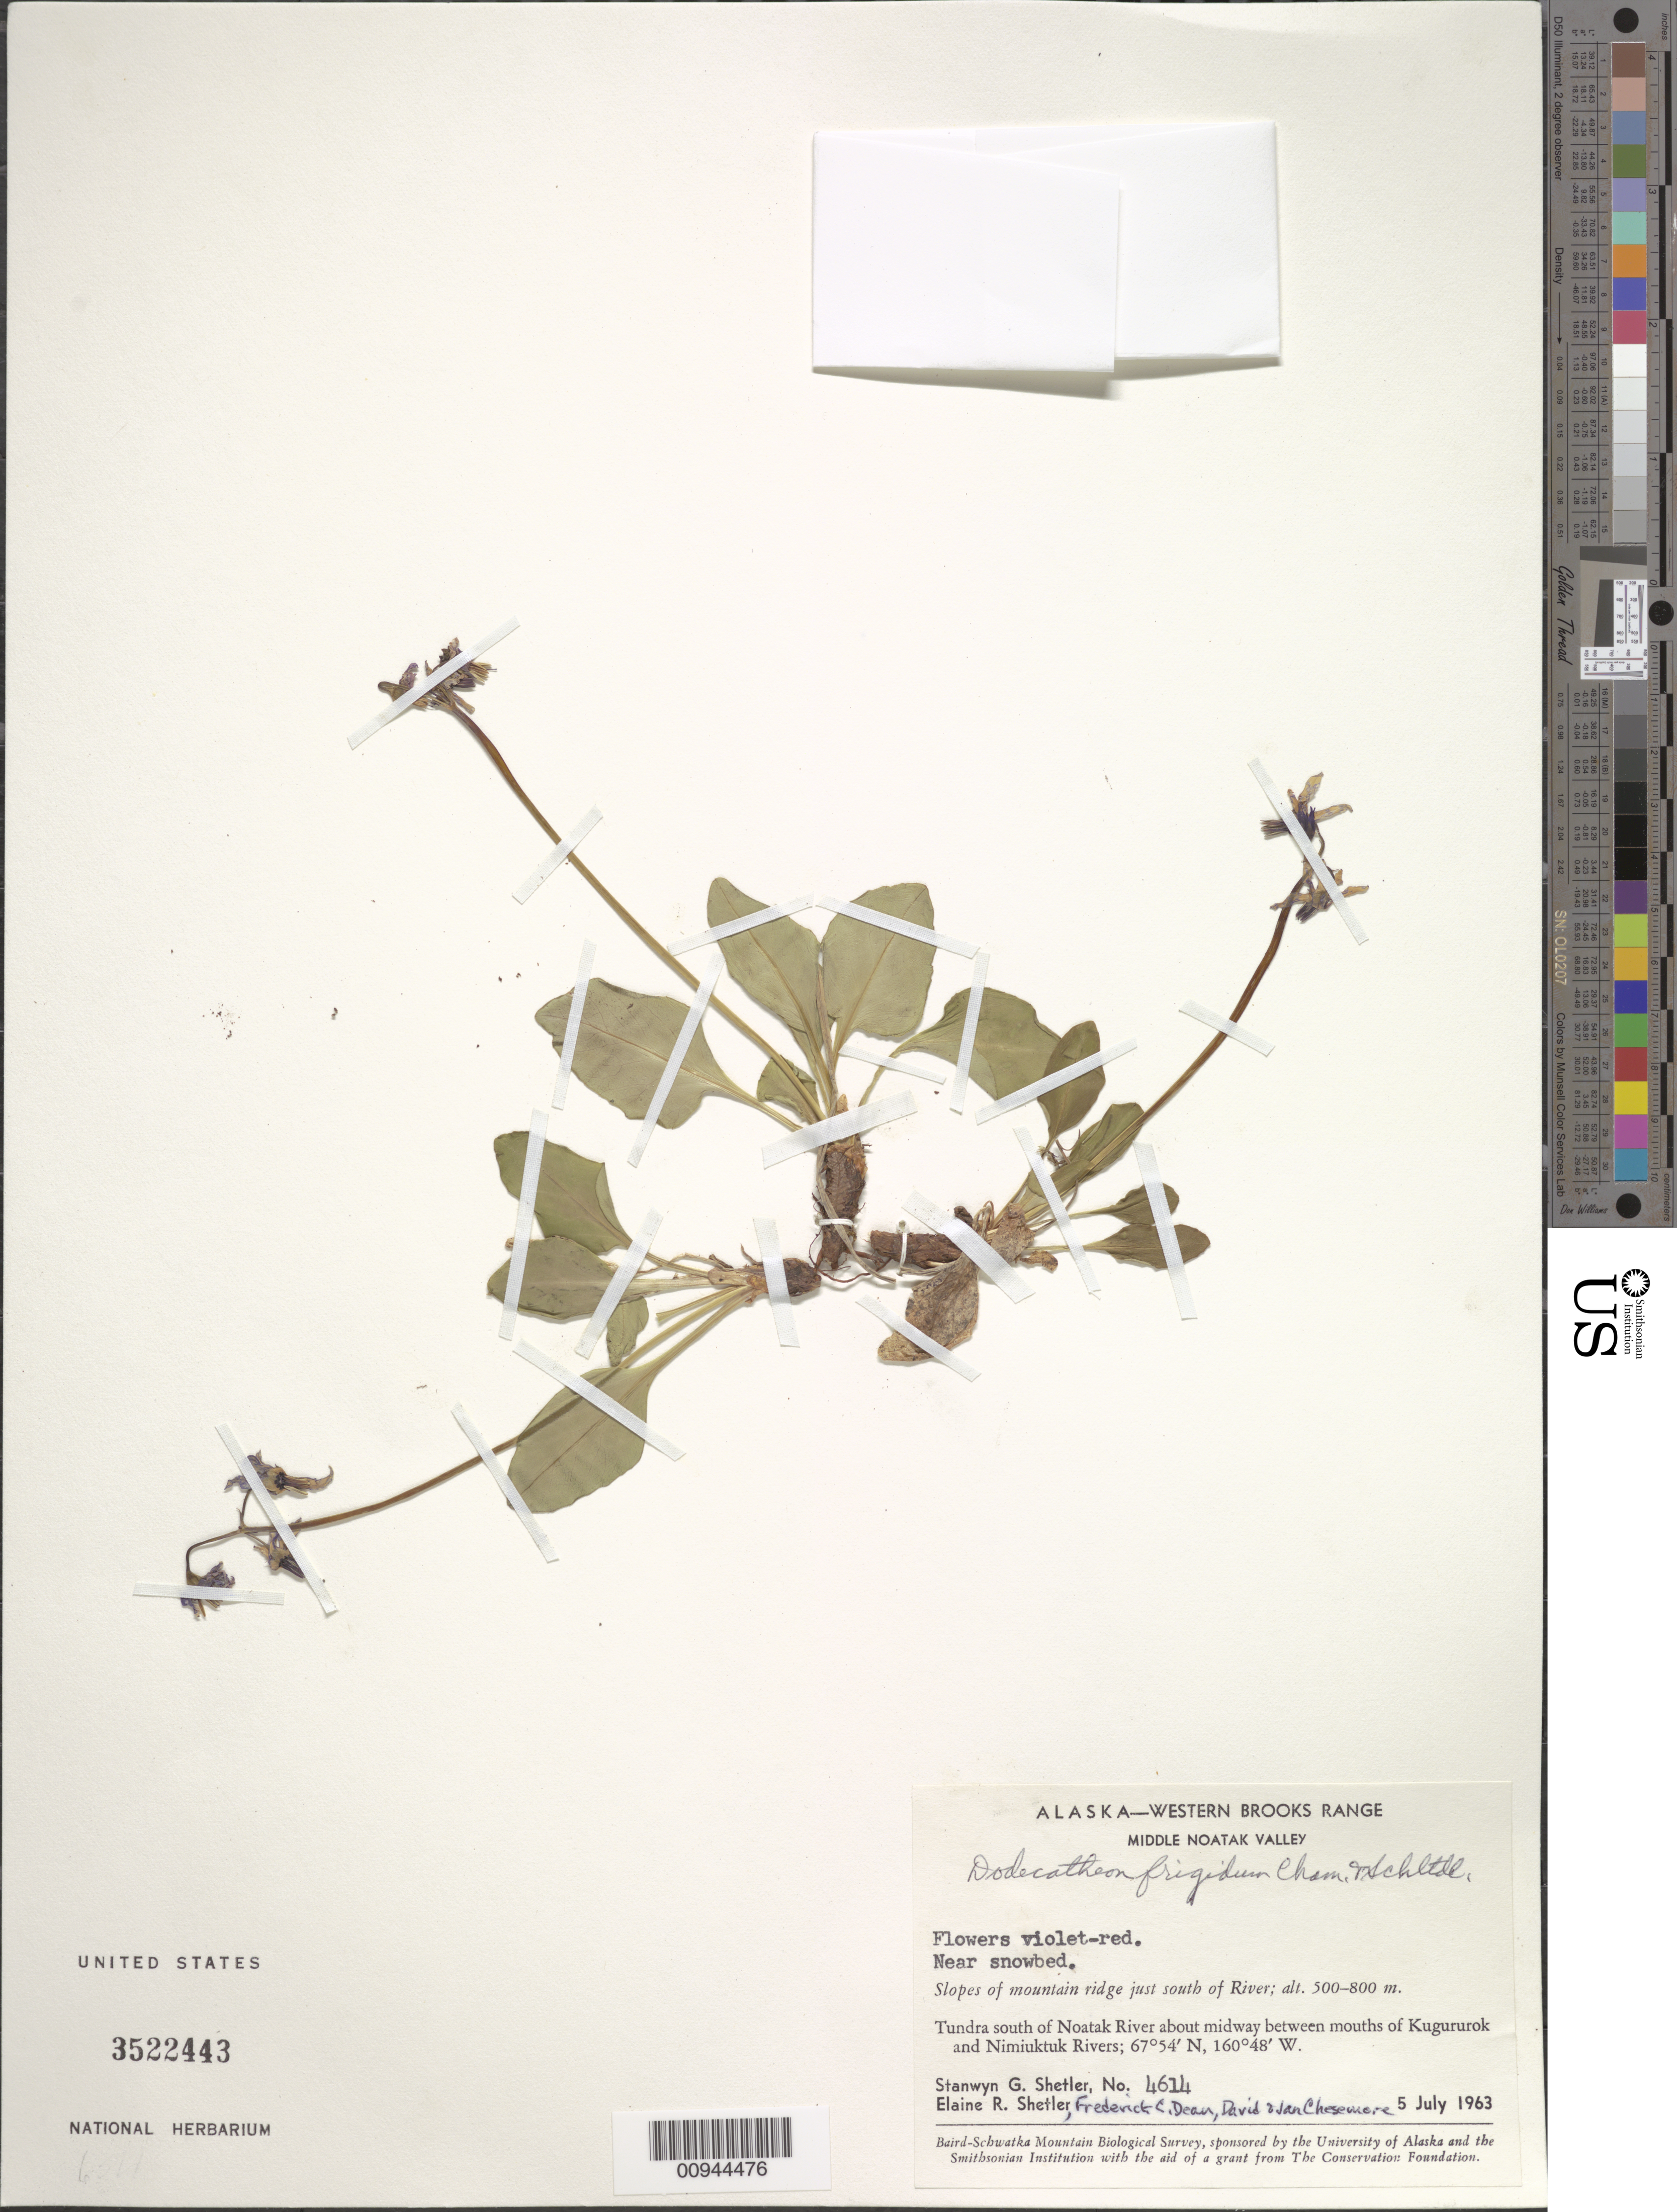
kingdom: Plantae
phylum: Tracheophyta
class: Magnoliopsida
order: Ericales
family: Primulaceae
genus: Dodecatheon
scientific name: Dodecatheon frigidum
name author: Cham. & Schltdl.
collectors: S. Shetler, E. R. Shetler, F. C. Dean, D. Chesemore & J. Chesemore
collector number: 4614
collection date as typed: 05 Jul 1963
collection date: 1963-07-05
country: United States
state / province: Alaska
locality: S of Noatak River about midway between mouths of Kugururok and Nimiuktuk Rivers. Western Brooks Range, Middle Noatak Valley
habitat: Tundra. Near snowbed. Slopes of mountain ridge just south of River.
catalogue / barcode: US 3522443